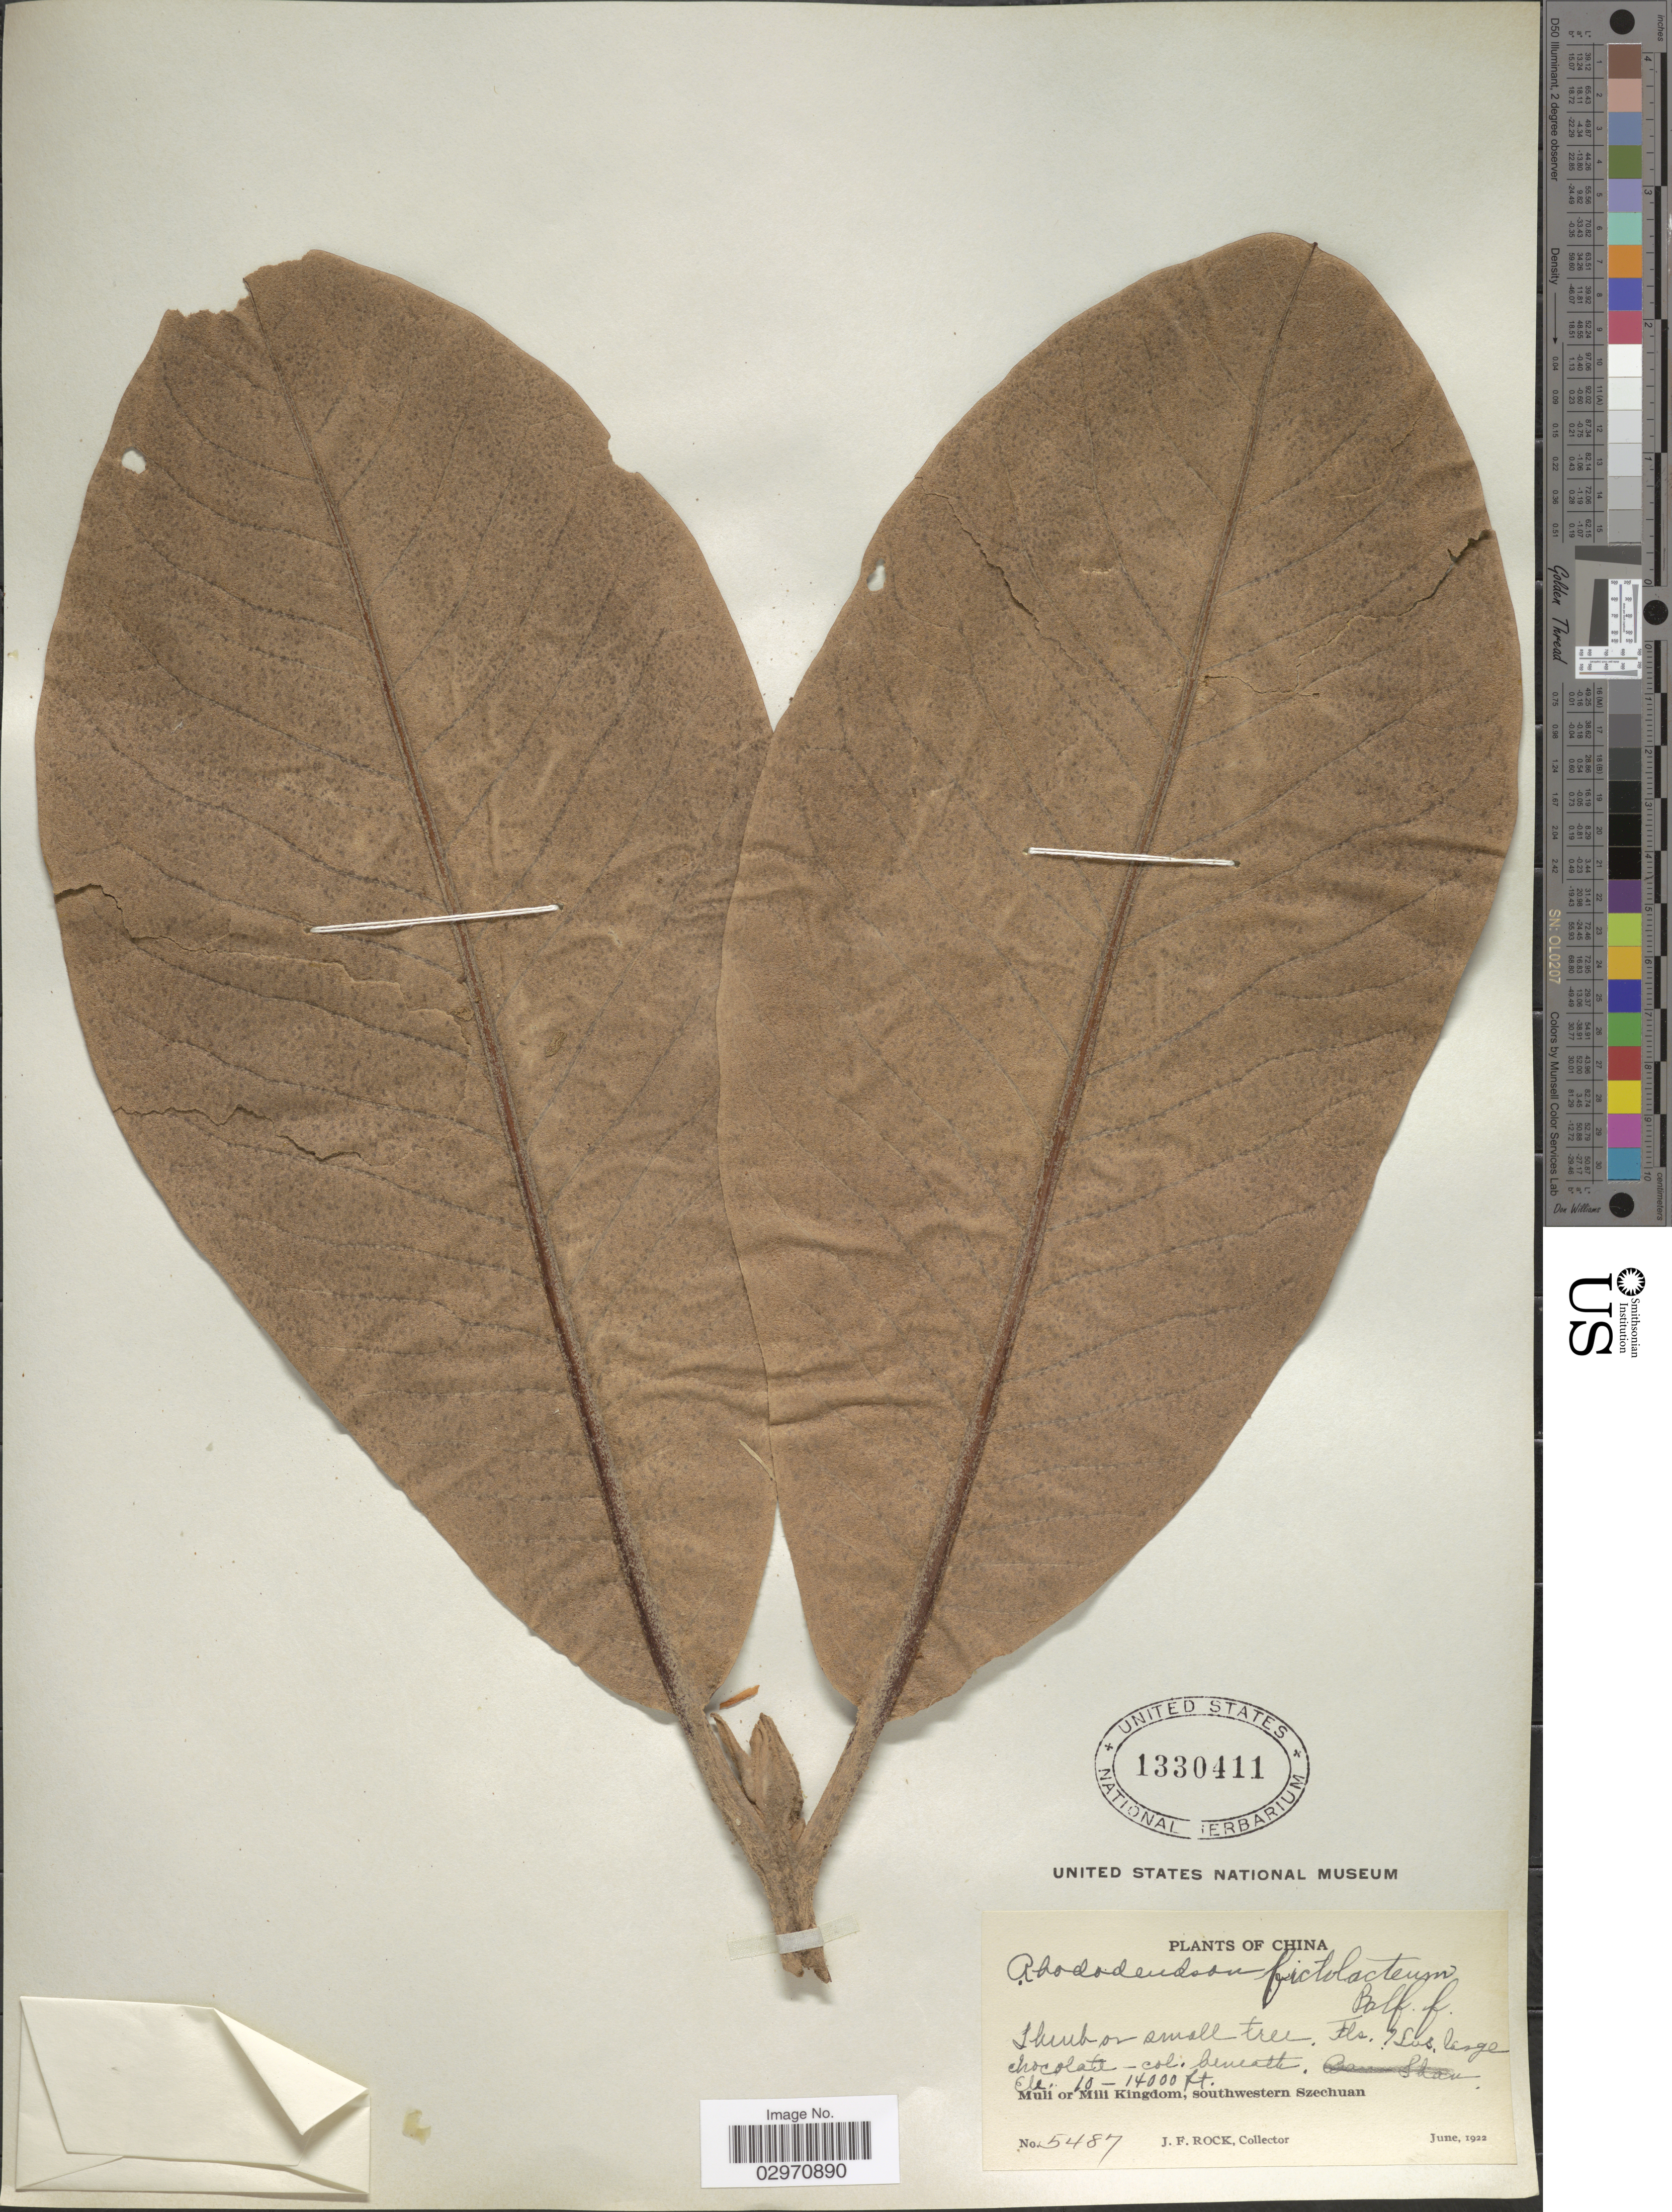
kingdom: Plantae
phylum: Tracheophyta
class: Magnoliopsida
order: Ericales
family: Ericaceae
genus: Rhododendron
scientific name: Rhododendron fictolacteum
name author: Balf. f.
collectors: J. Rock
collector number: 5487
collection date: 1922-06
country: China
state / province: Sichuan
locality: Muli or Mili Kingdom, southwestern Szechuan.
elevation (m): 3048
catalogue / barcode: US 1330411